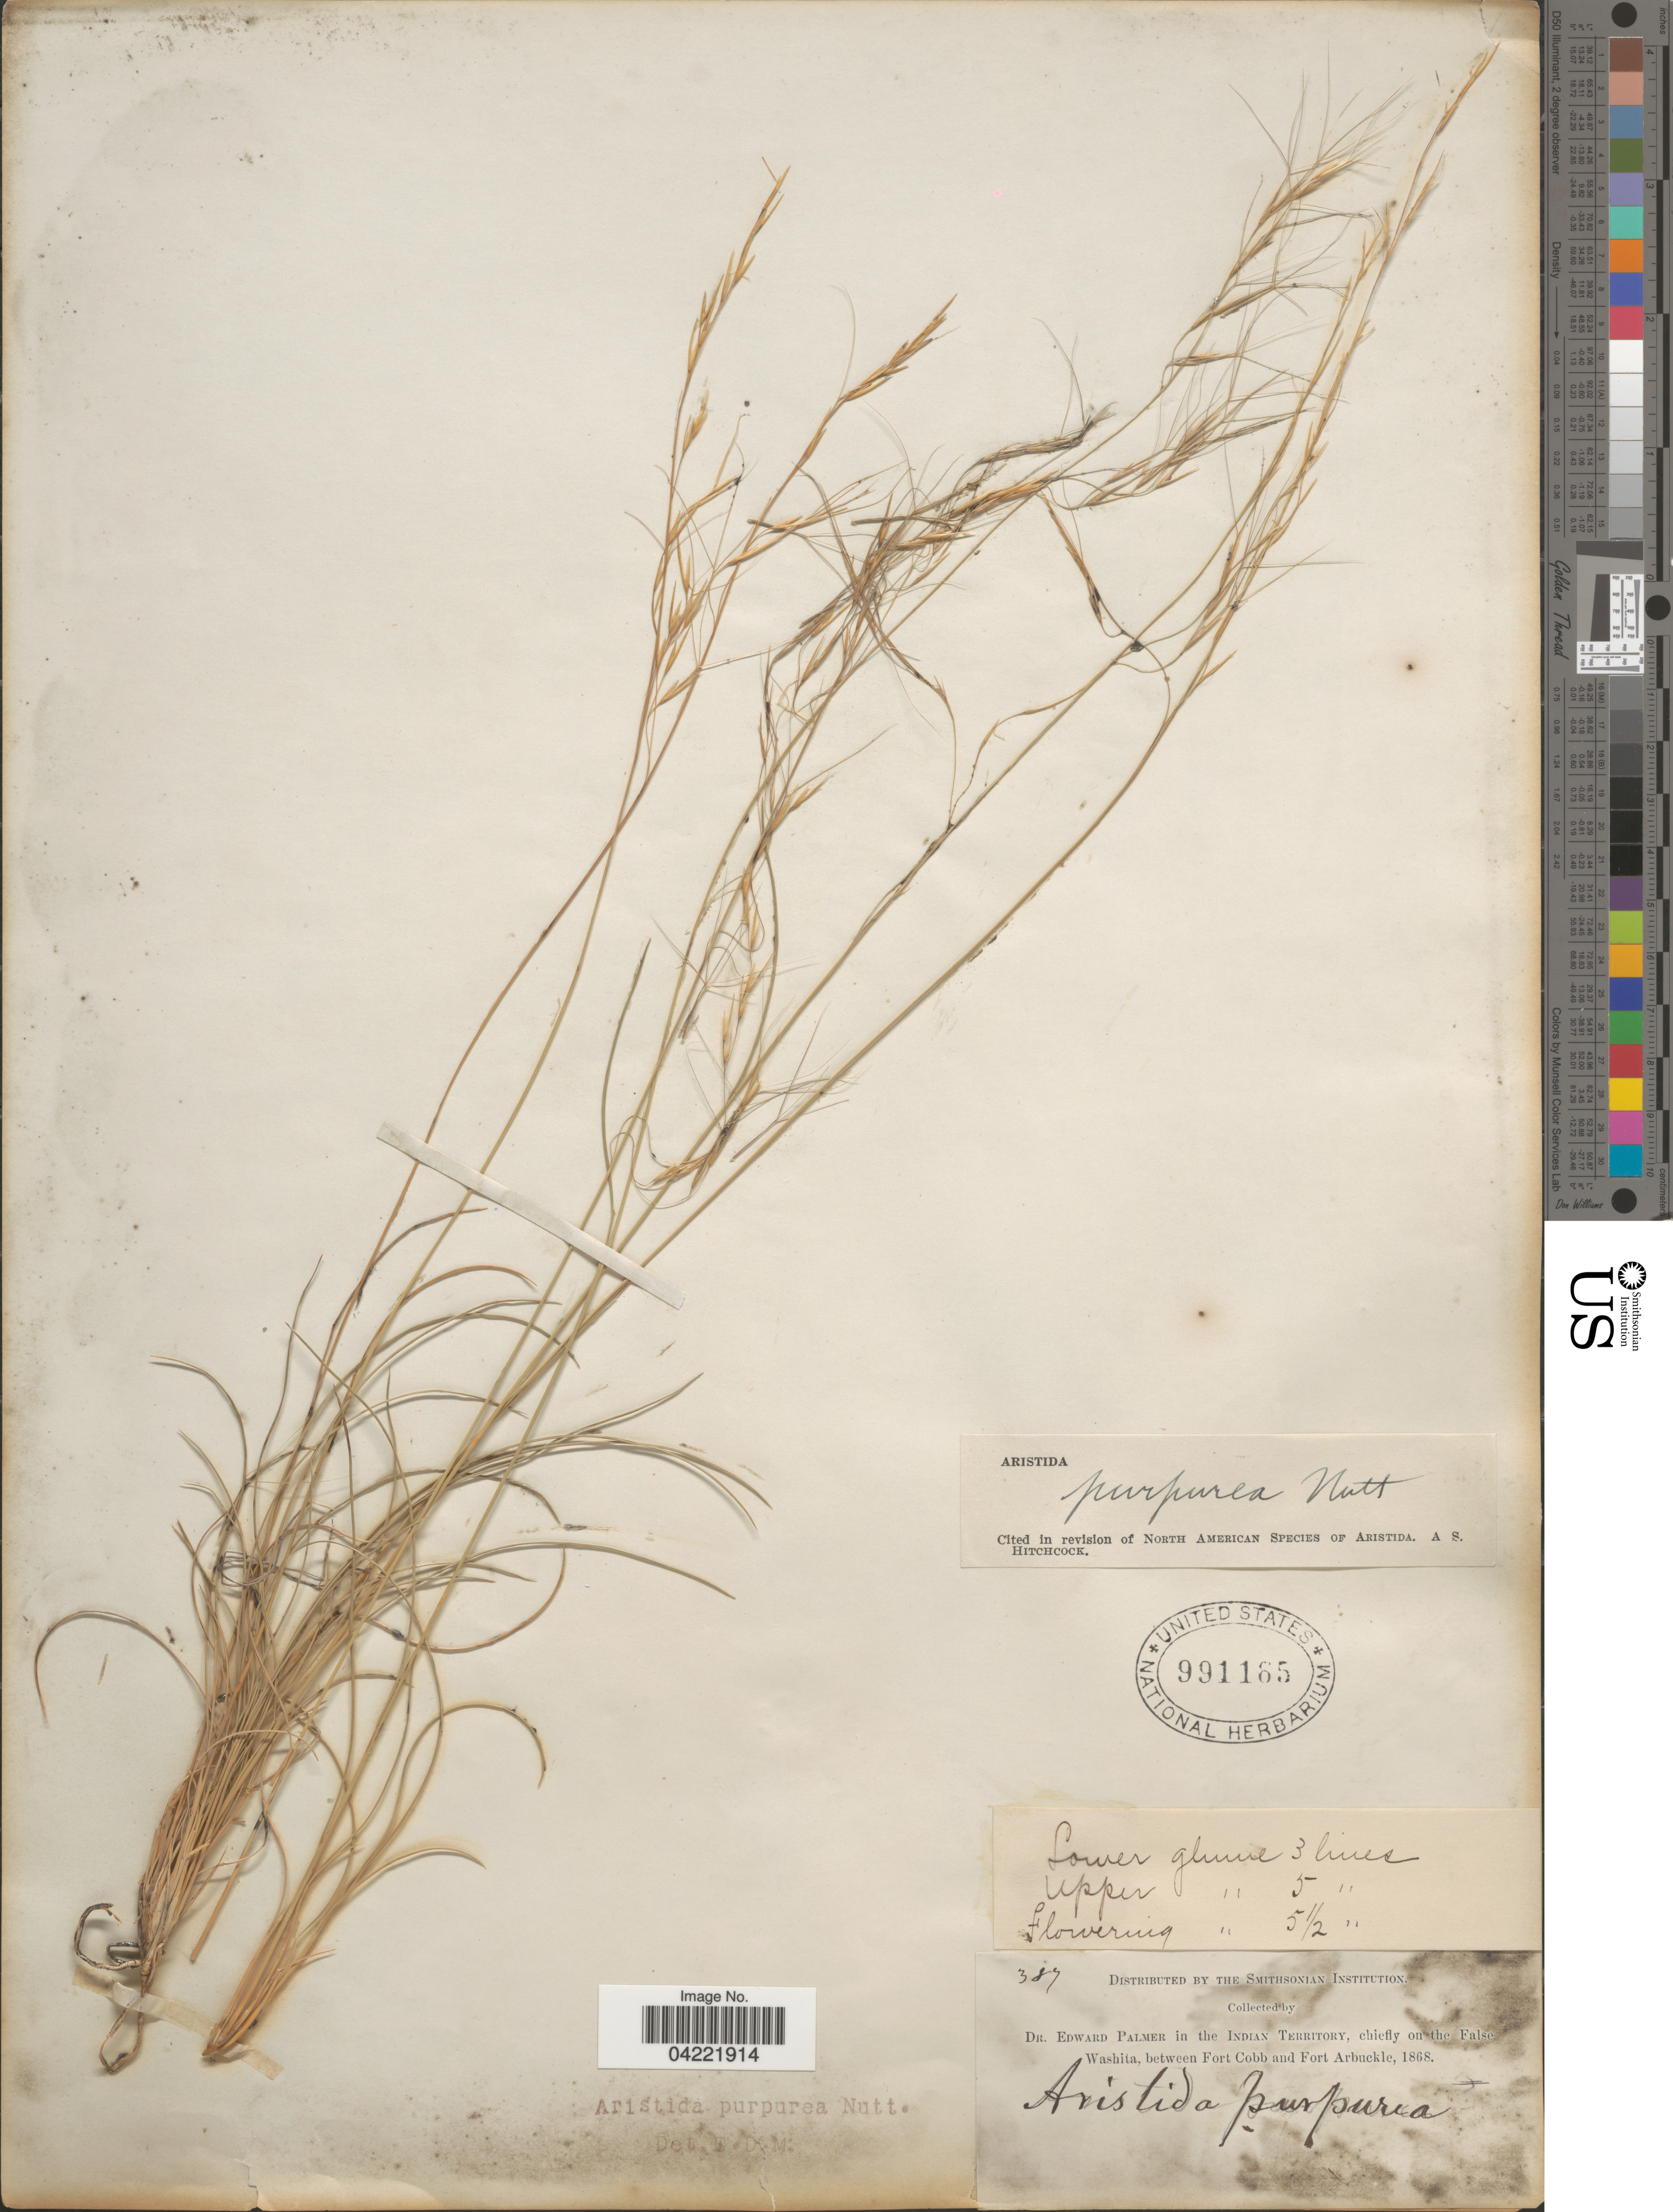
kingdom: Plantae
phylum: Tracheophyta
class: Liliopsida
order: Poales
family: Poaceae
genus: Aristida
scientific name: Aristida purpurea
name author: Nutt.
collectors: E. Palmer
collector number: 387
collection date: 1868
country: United States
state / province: Oklahoma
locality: In The Indian Territory, chiefly on the False Washita, between Fort Cobb and Fort Arbuckle.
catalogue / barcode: US 991165